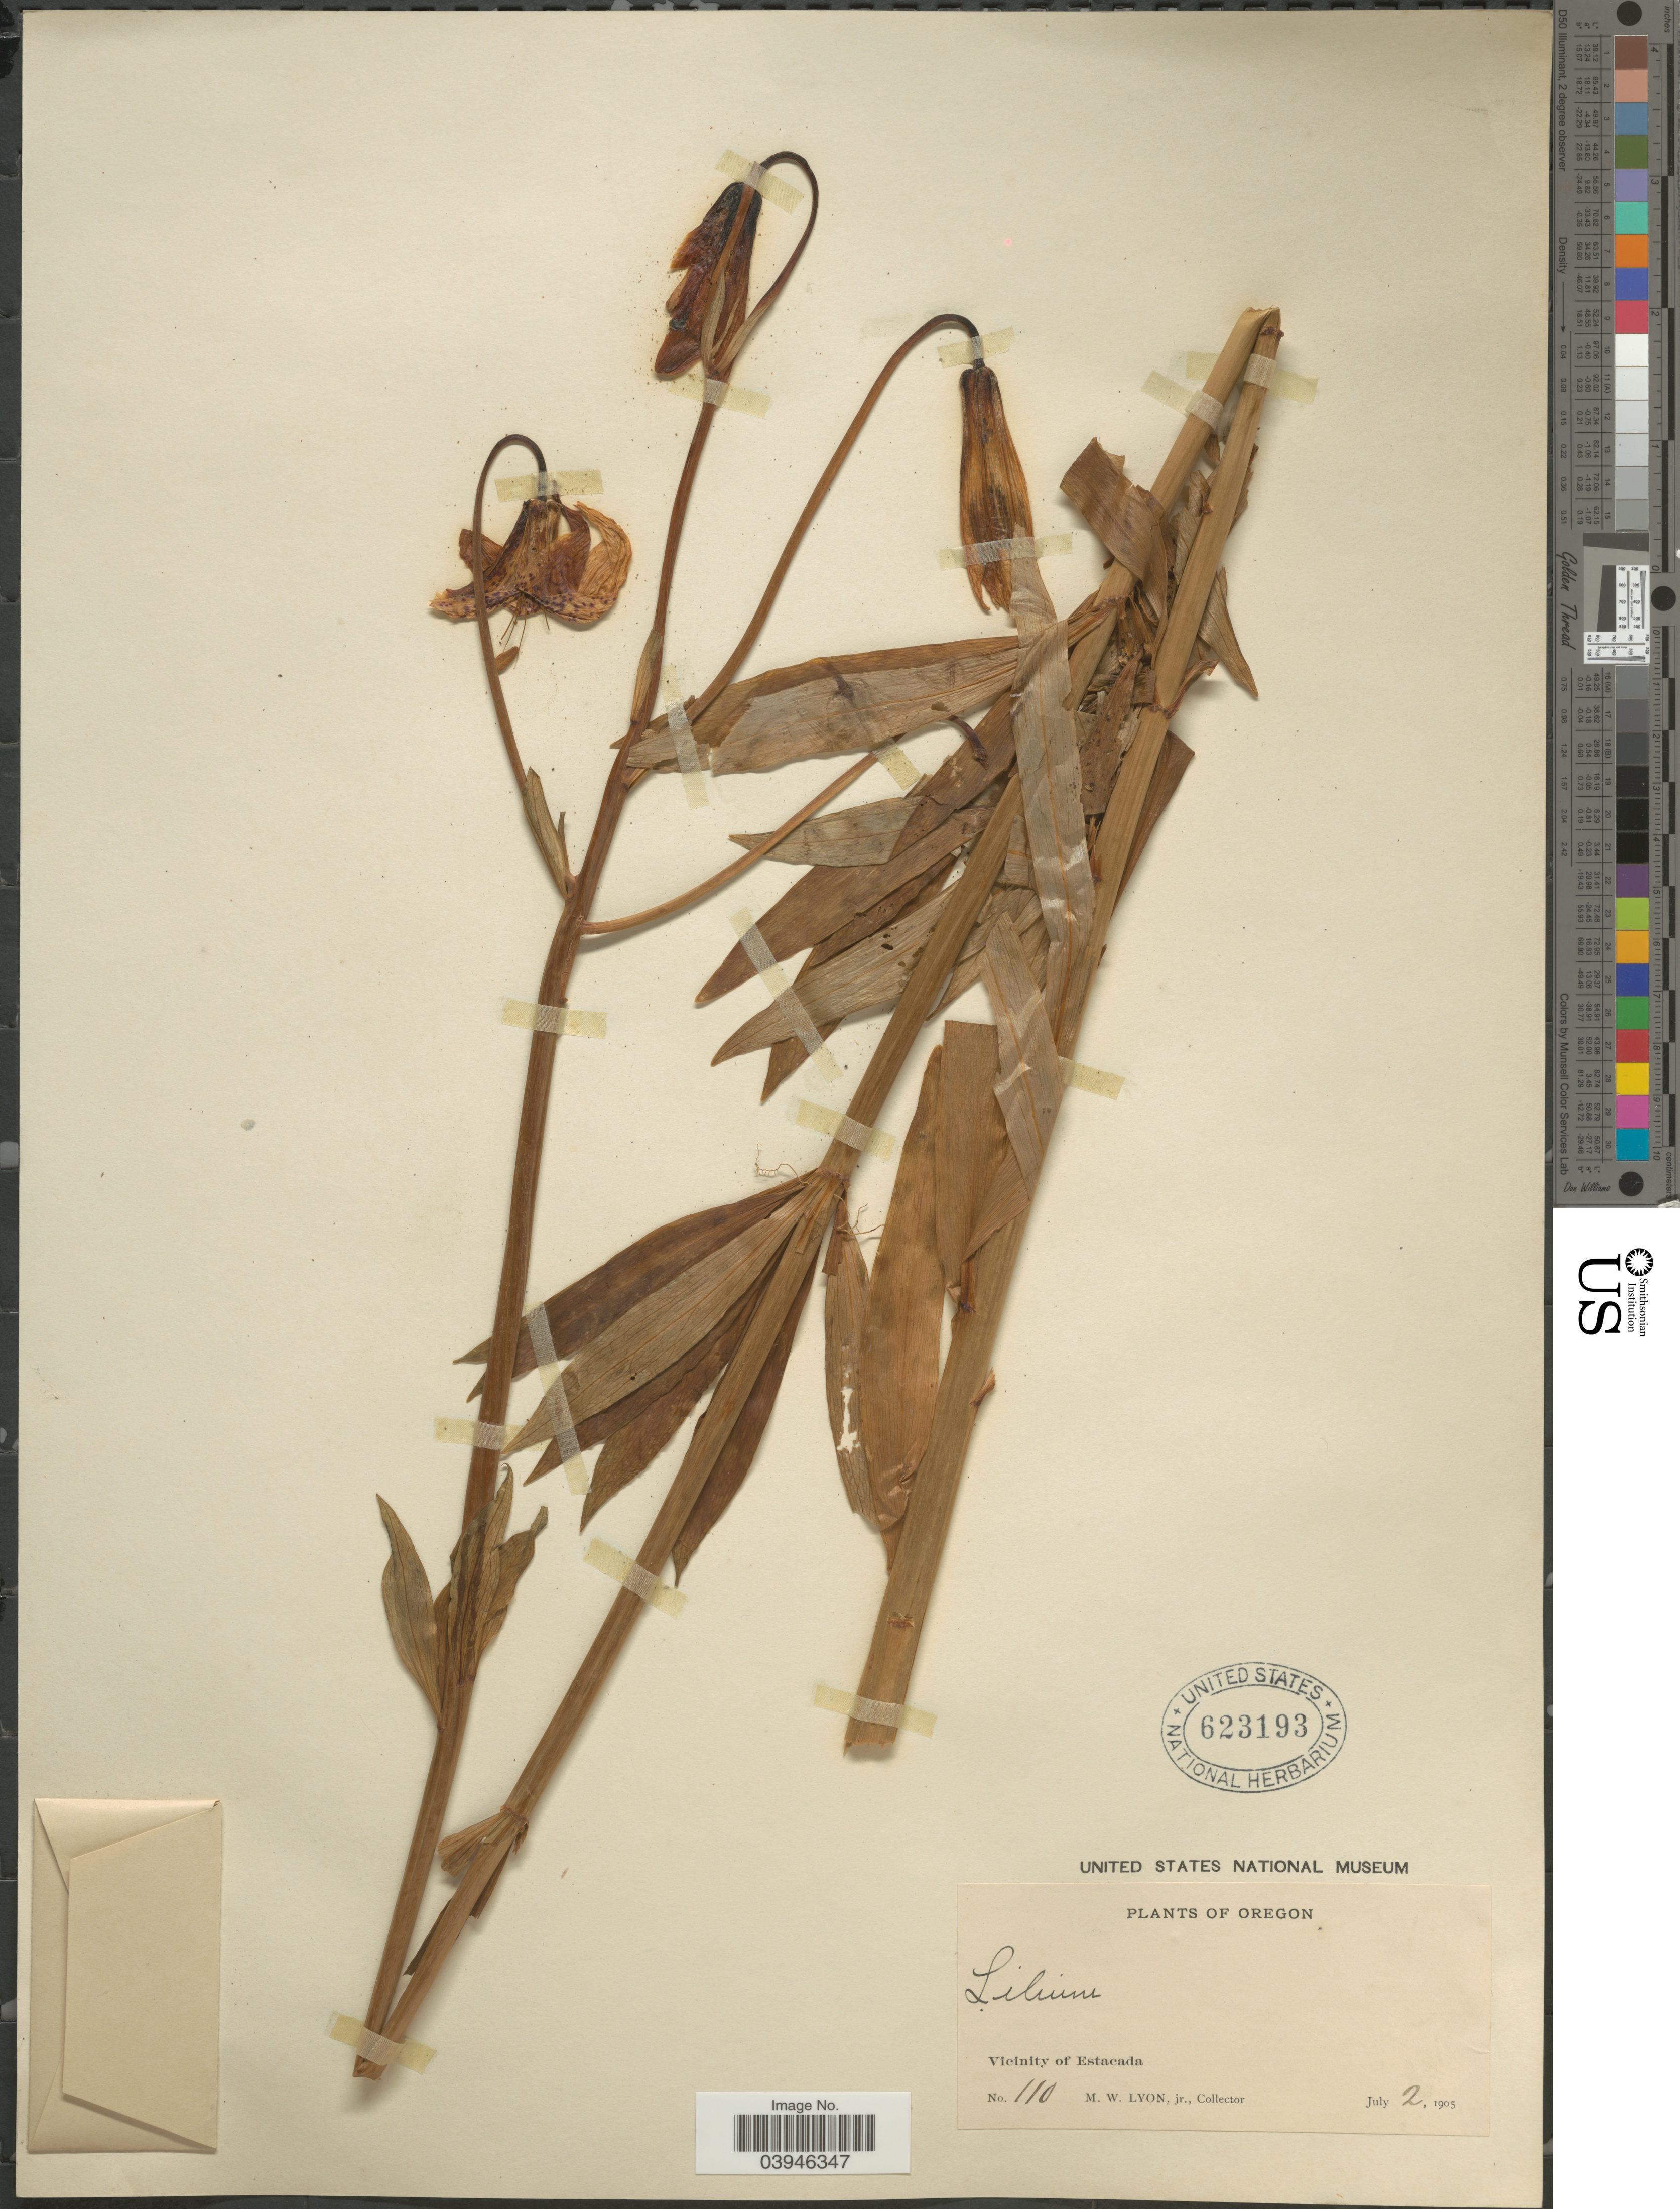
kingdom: Plantae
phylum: Tracheophyta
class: Liliopsida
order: Liliales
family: Liliaceae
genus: Lilium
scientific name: Lilium sp.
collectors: M. Lyon Jr.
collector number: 110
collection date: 1905-07-02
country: United States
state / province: Oregon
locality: Vicinity of Estacada.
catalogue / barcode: US 623193